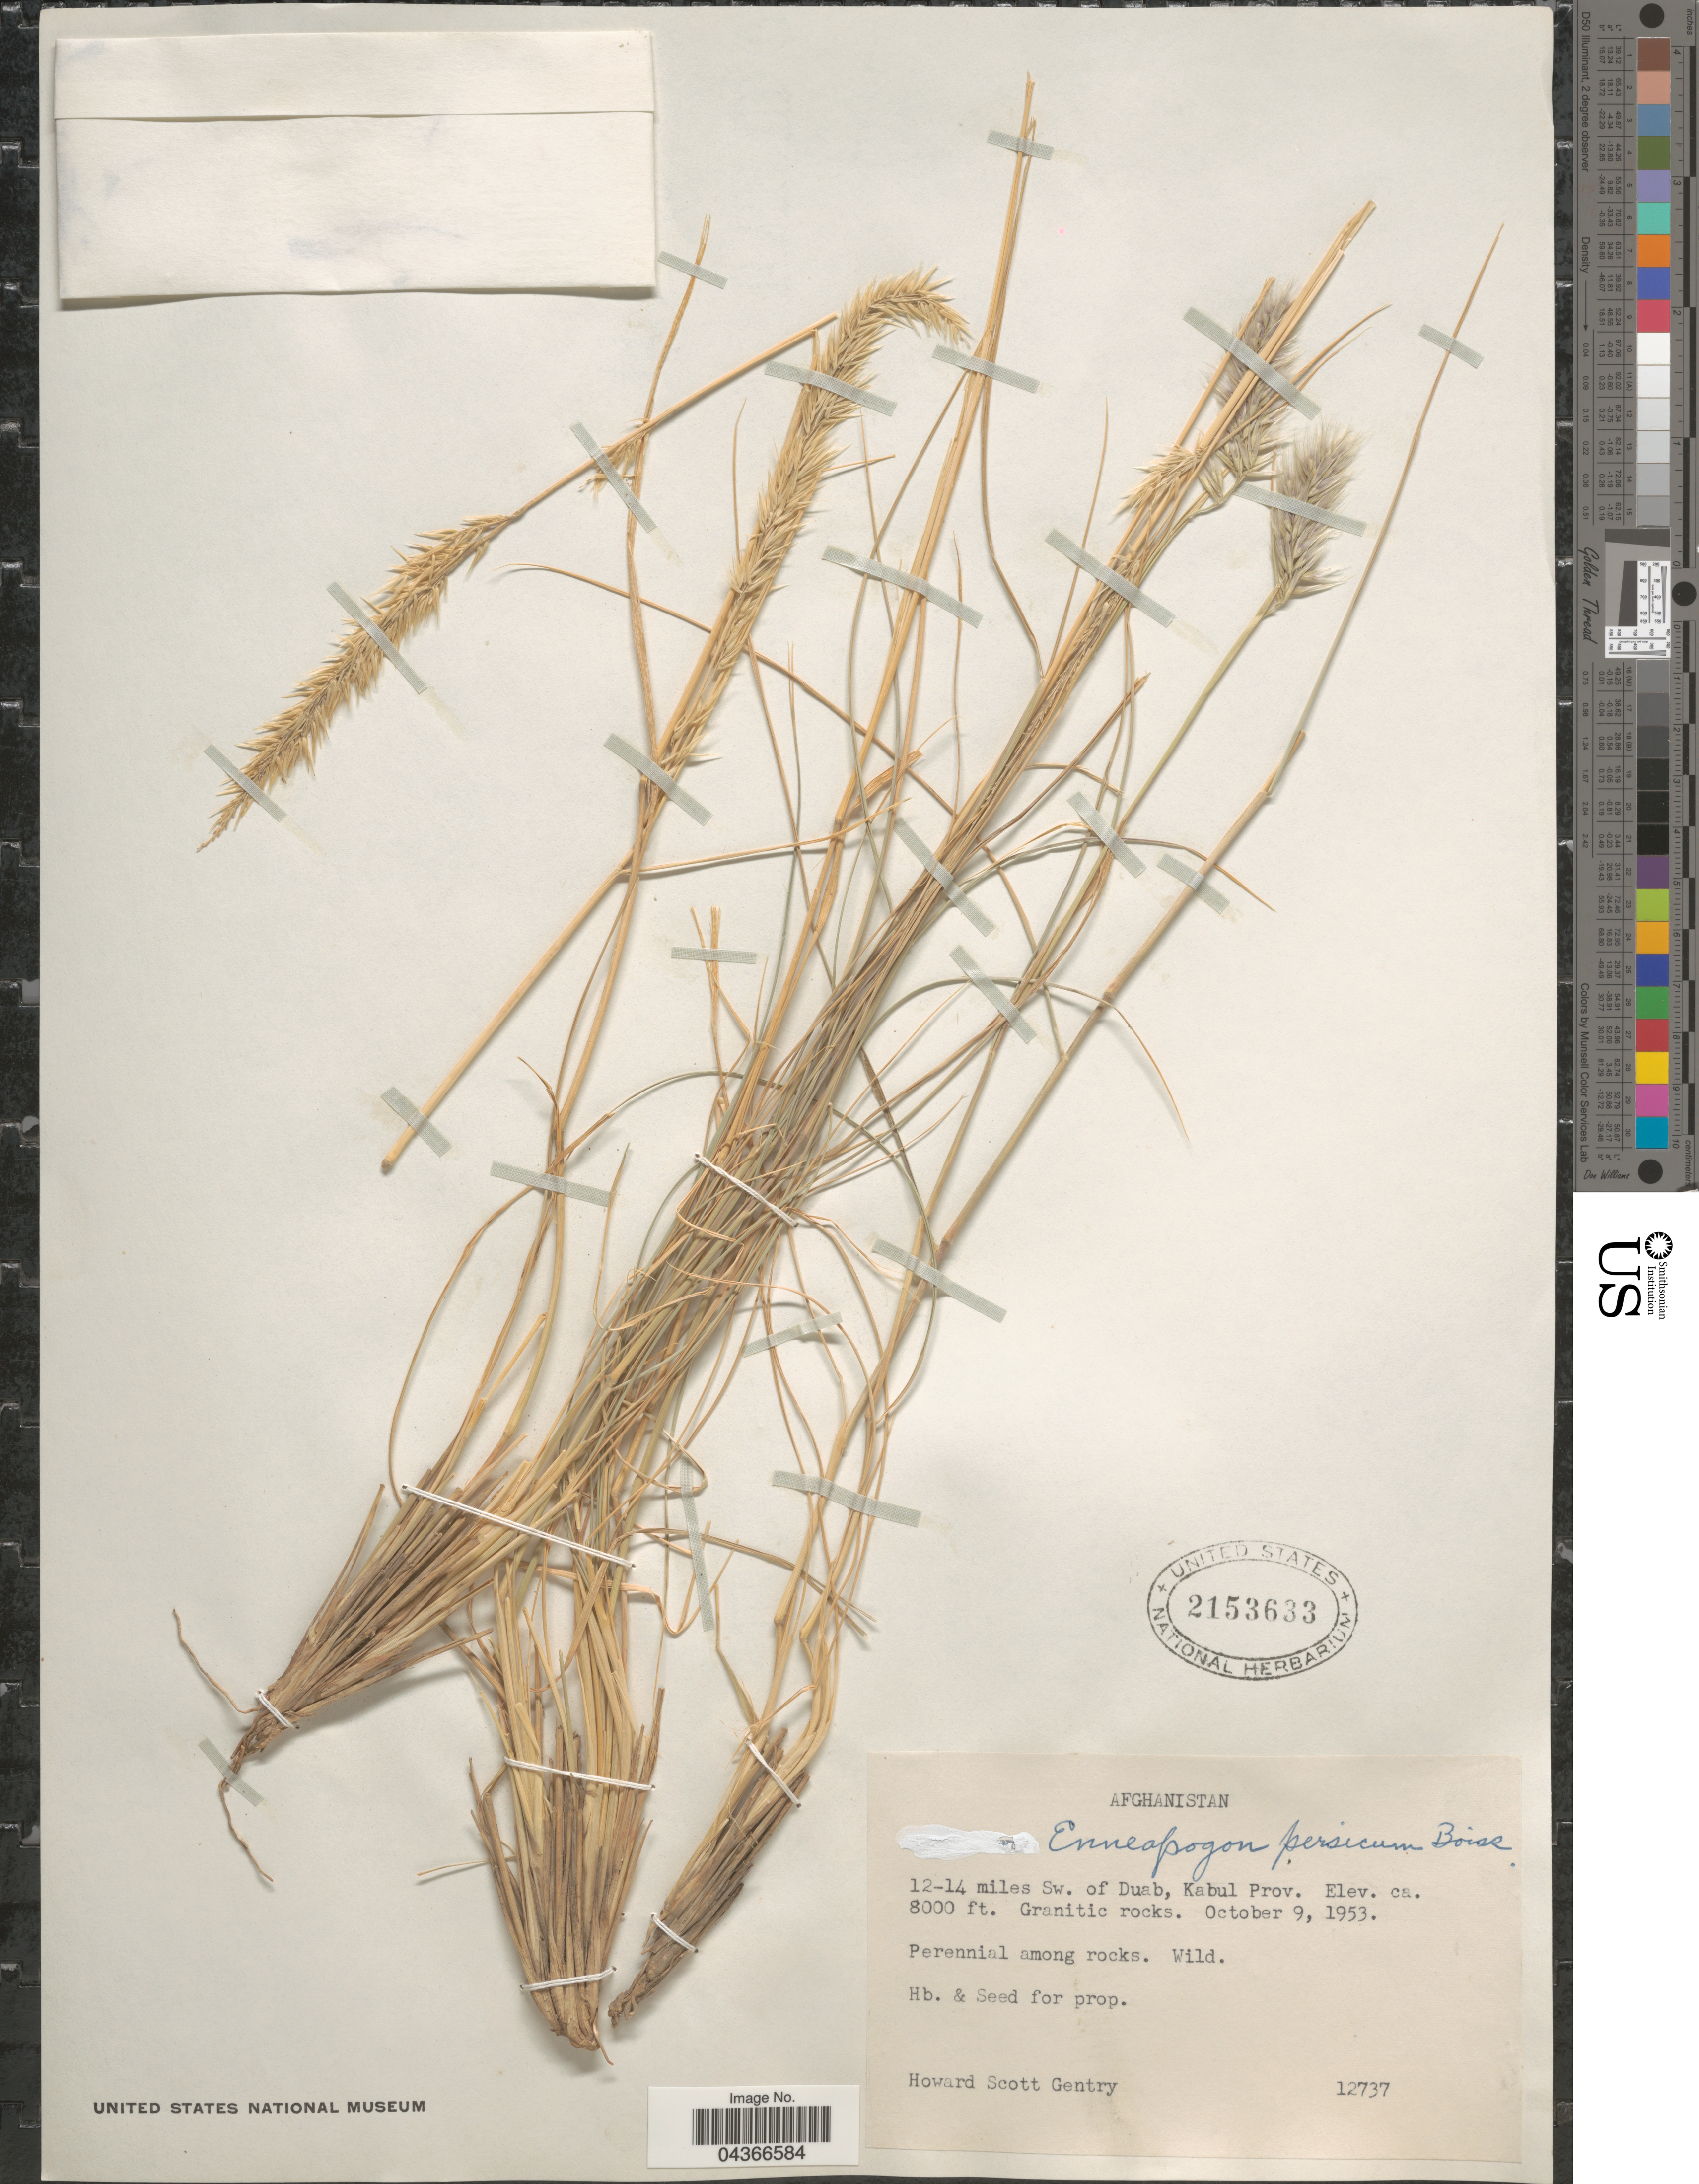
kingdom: Plantae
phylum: Tracheophyta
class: Liliopsida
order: Poales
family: Poaceae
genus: Enneapogon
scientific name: Enneapogon persicus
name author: Boiss.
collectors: H. S. Gentry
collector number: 12737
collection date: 1953-10-09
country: Afghanistan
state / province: Kabul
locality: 12-14 miles Sw. of Duab, Kabul prov.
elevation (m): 2438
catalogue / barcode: US 2153633